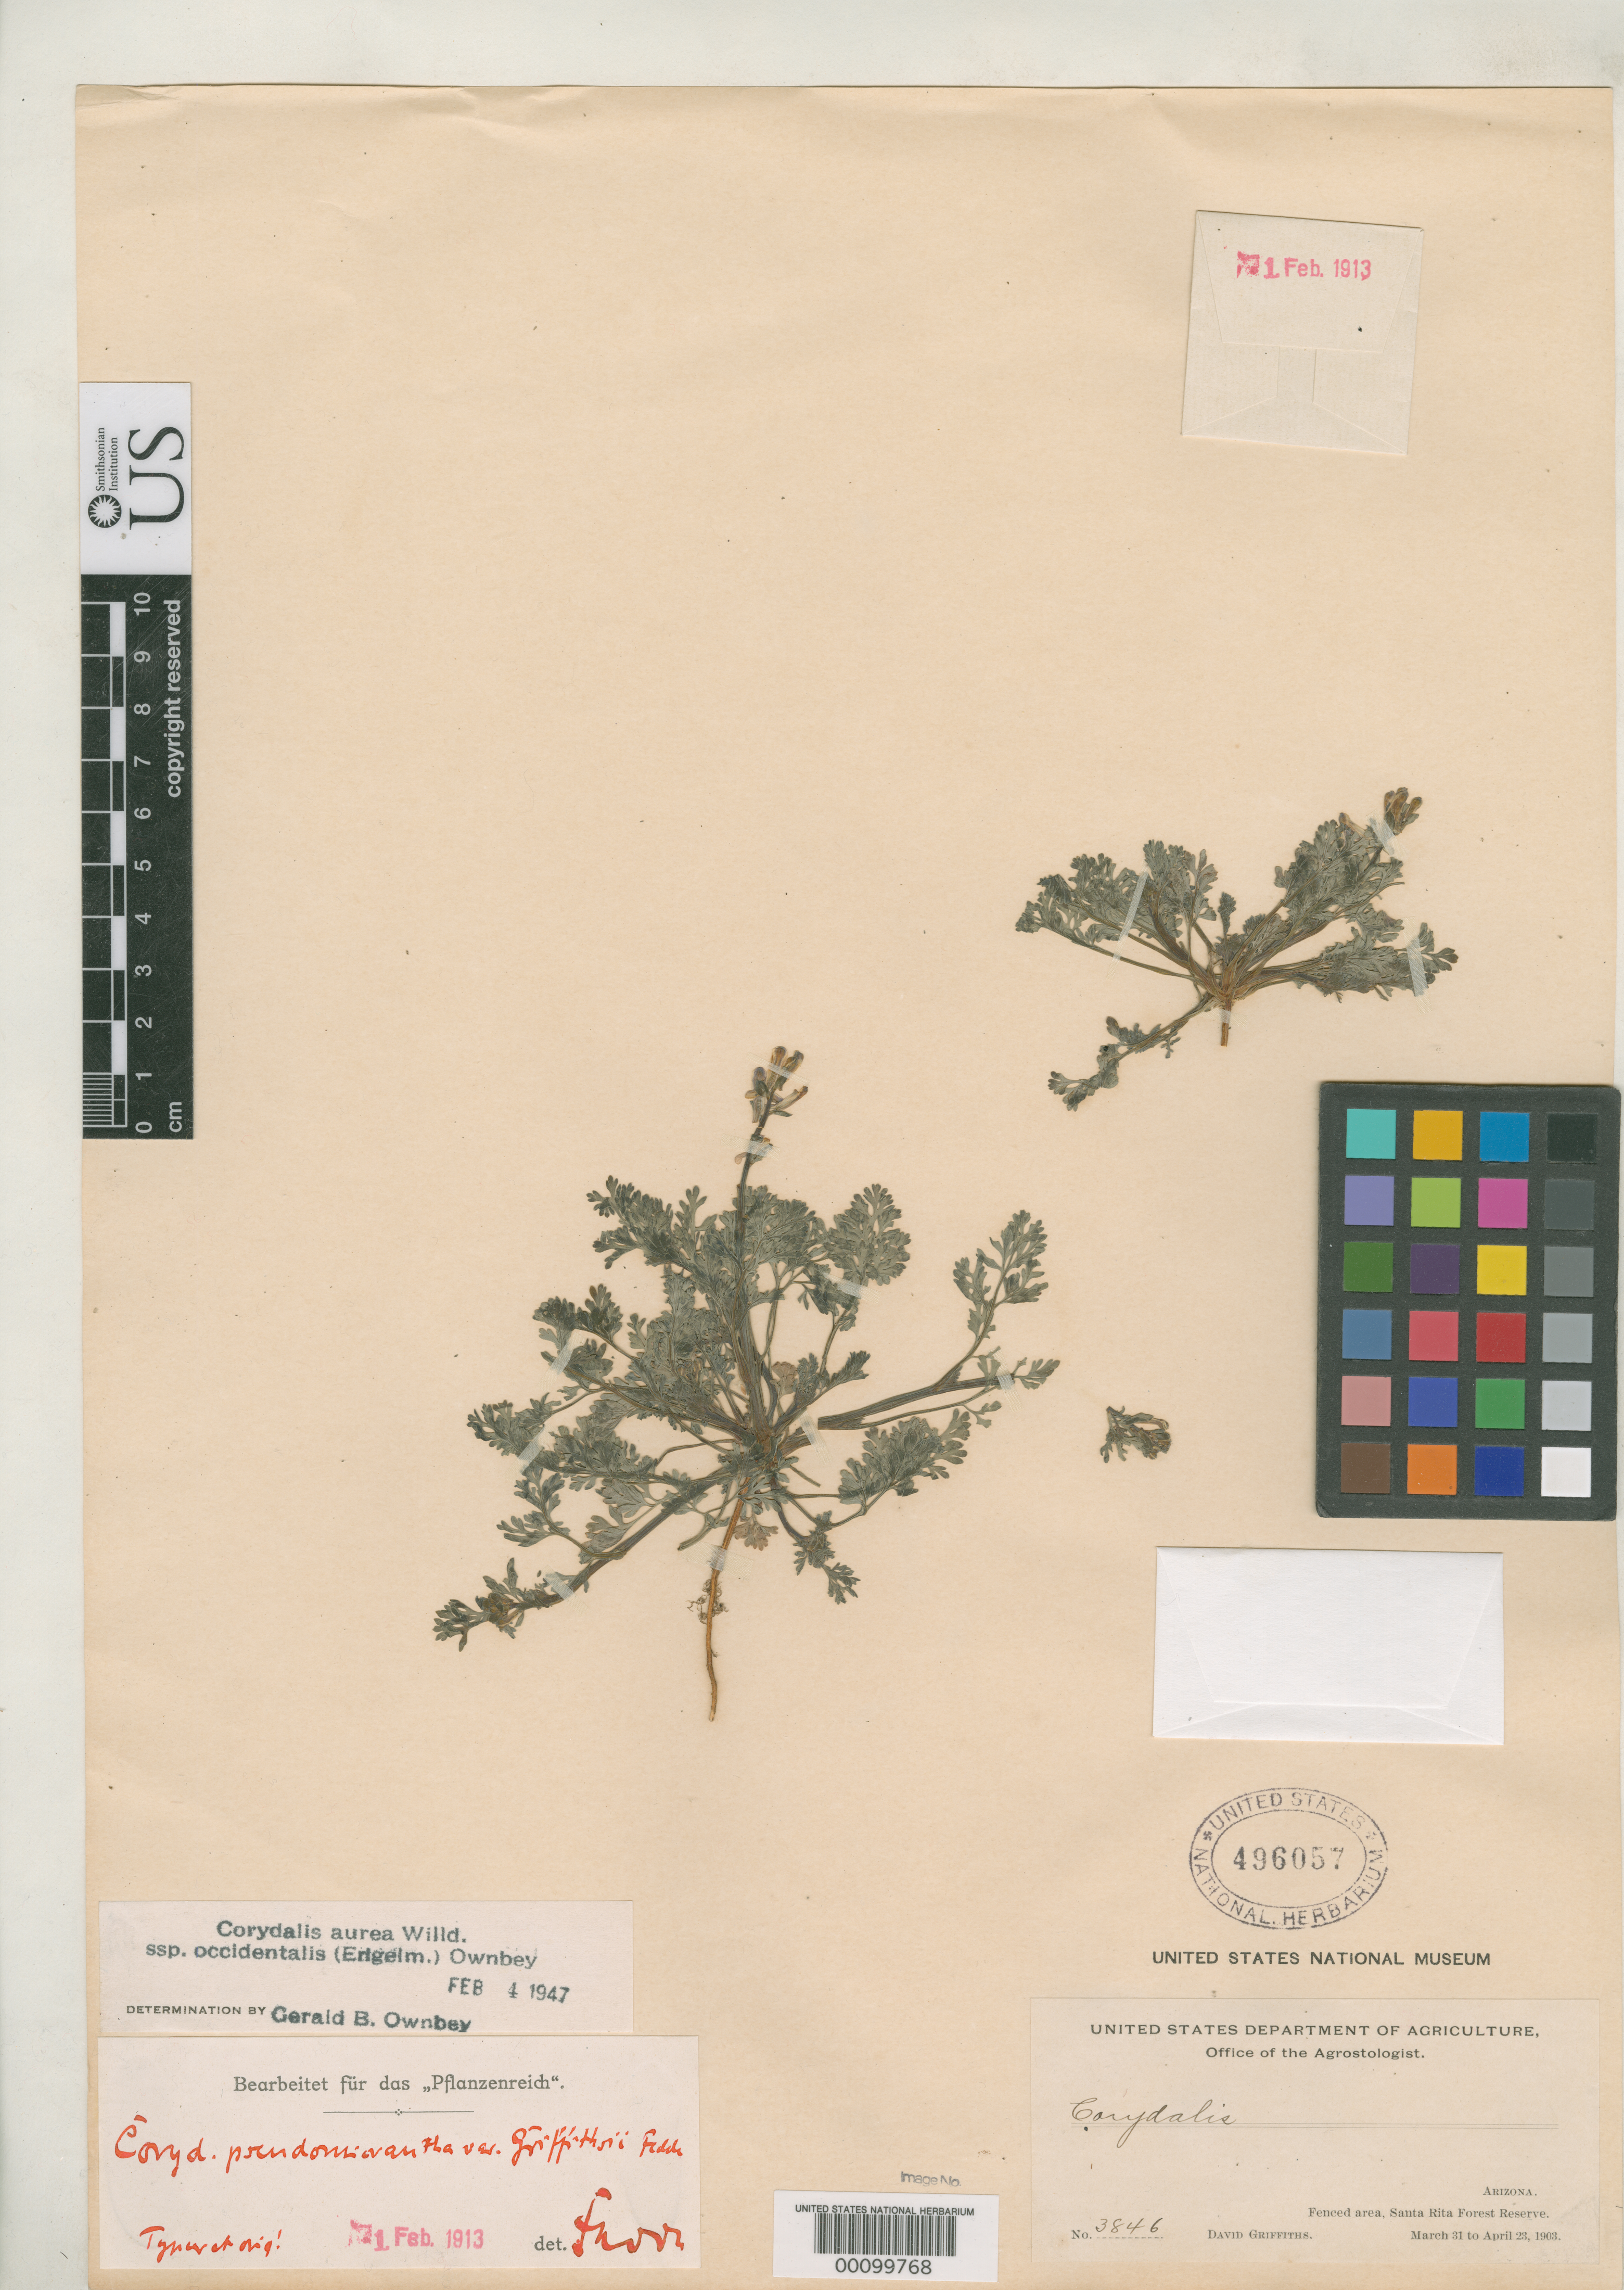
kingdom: Plantae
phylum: Tracheophyta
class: Magnoliopsida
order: Ranunculales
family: Papaveraceae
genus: Corydalis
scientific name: Corydalis pseudomicrantha var. griffithsii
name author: Fedde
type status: Isotype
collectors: D. Griffiths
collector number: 3846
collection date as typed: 31 Mar 1903 to 23 Apr 1903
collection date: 1903-03-31/1903-04-23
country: United States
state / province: Arizona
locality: Santa Rita Forest Reserve.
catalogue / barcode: US 496057